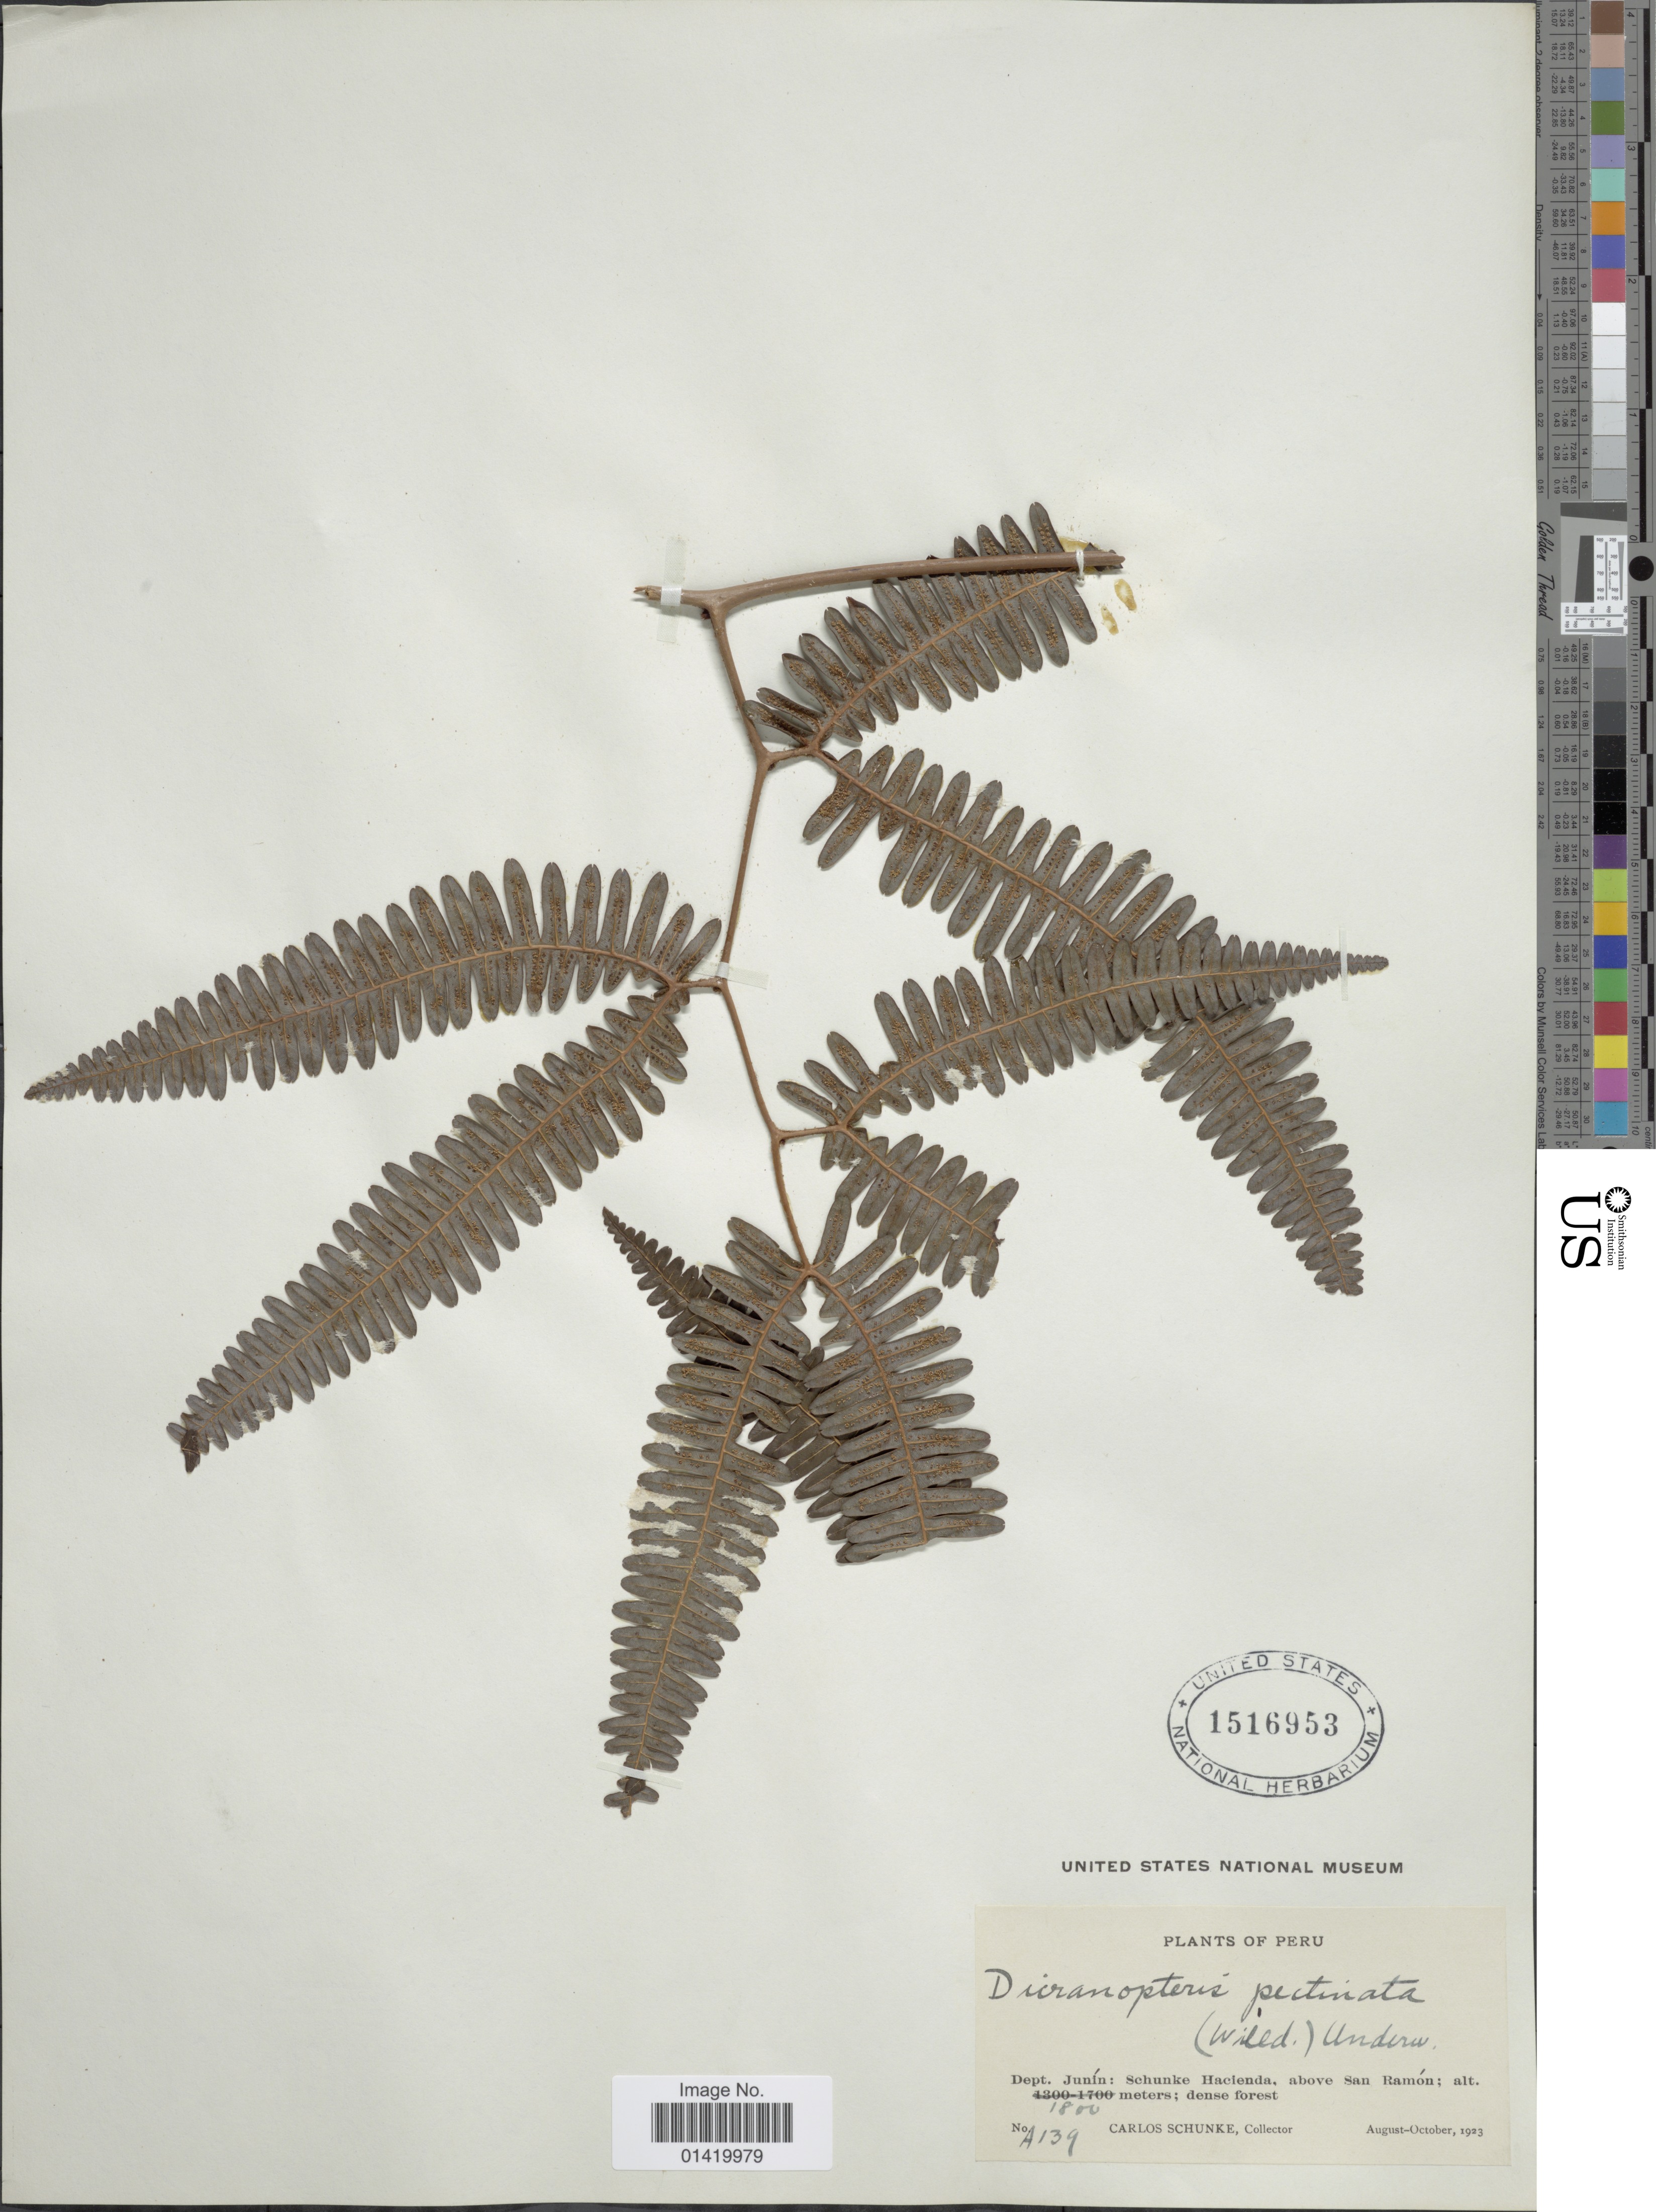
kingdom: Plantae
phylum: Tracheophyta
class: Polypodiopsida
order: Gleicheniales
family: Gleicheniaceae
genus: Gleichenella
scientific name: Gleichenella pectinata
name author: (Willd.) Ching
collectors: C. Schunke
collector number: A139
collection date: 1923-08/1923-10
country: Peru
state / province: Junín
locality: Dept. Junín: Schunke Hacienda, above San Ramón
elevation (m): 1800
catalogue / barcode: US 1516953